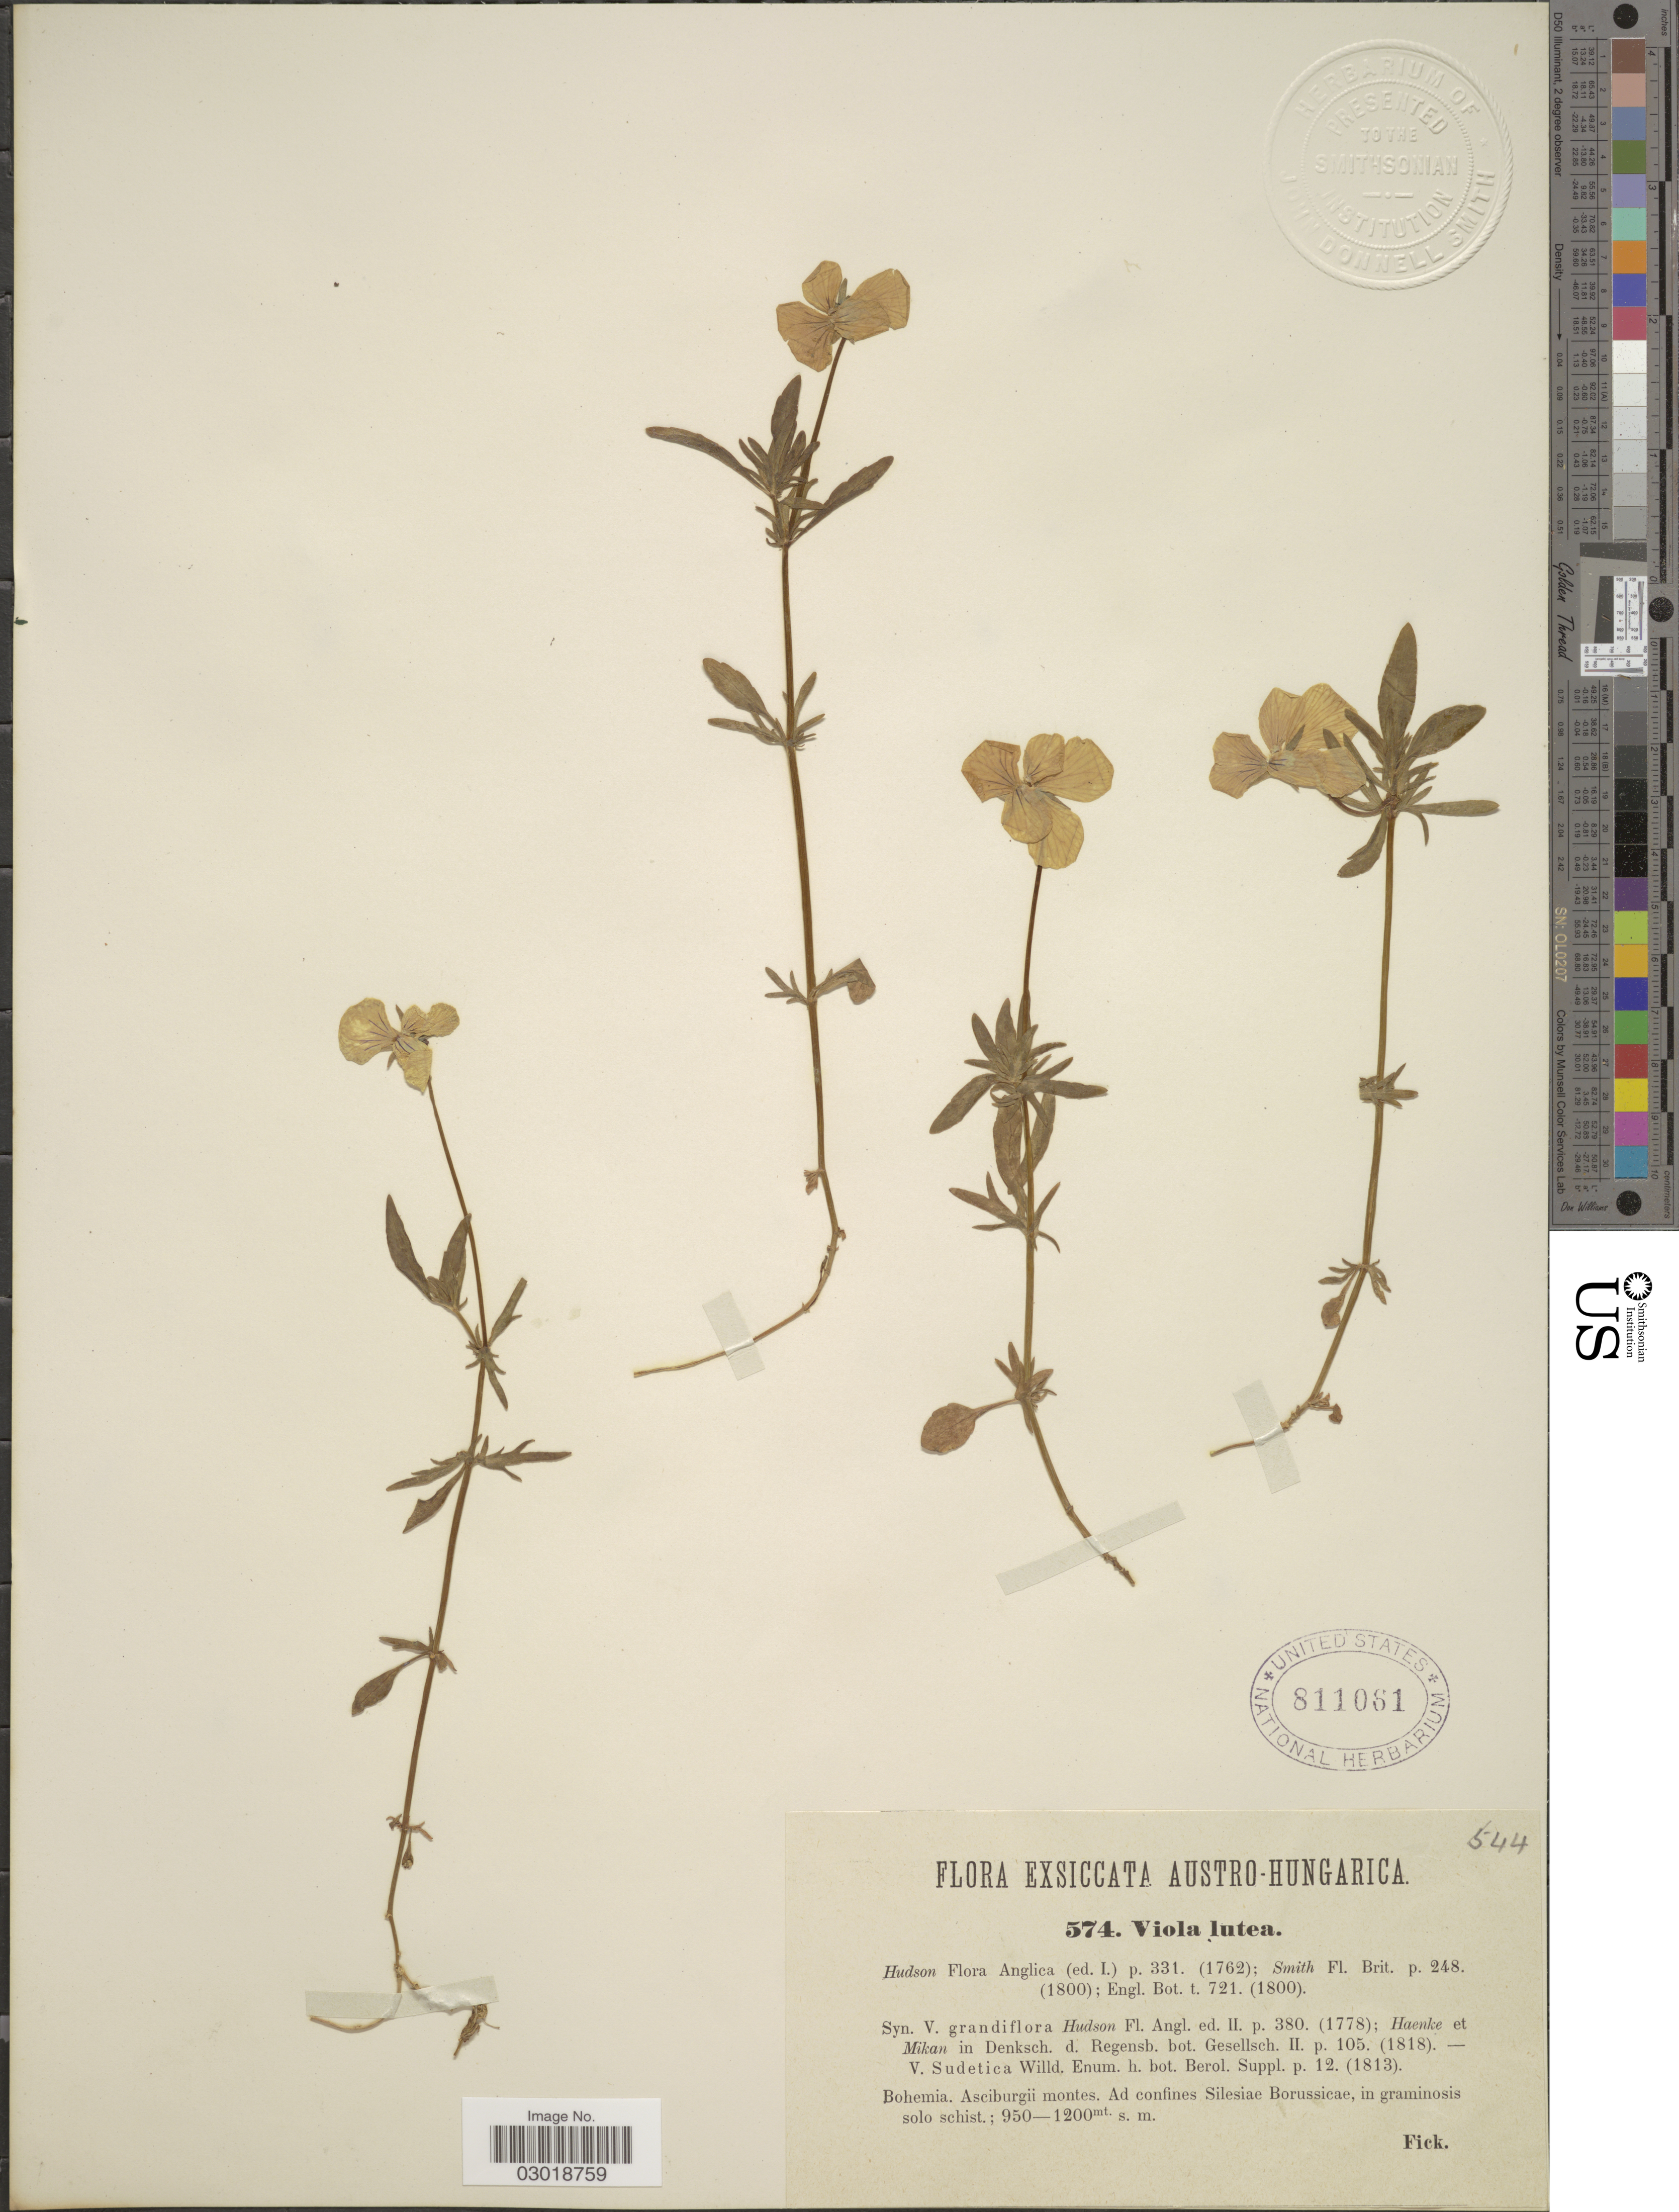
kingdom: Plantae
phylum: Tracheophyta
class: Magnoliopsida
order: Malpighiales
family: Violaceae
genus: Viola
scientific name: Viola lutea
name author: Huds.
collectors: Fick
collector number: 574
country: Czechia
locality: Austro-Hungarica, Bohemia. Asciburgii montes. Ad confines Silesiae Borussicae, in graminosis solo schist.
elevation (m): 950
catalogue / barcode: US 811061